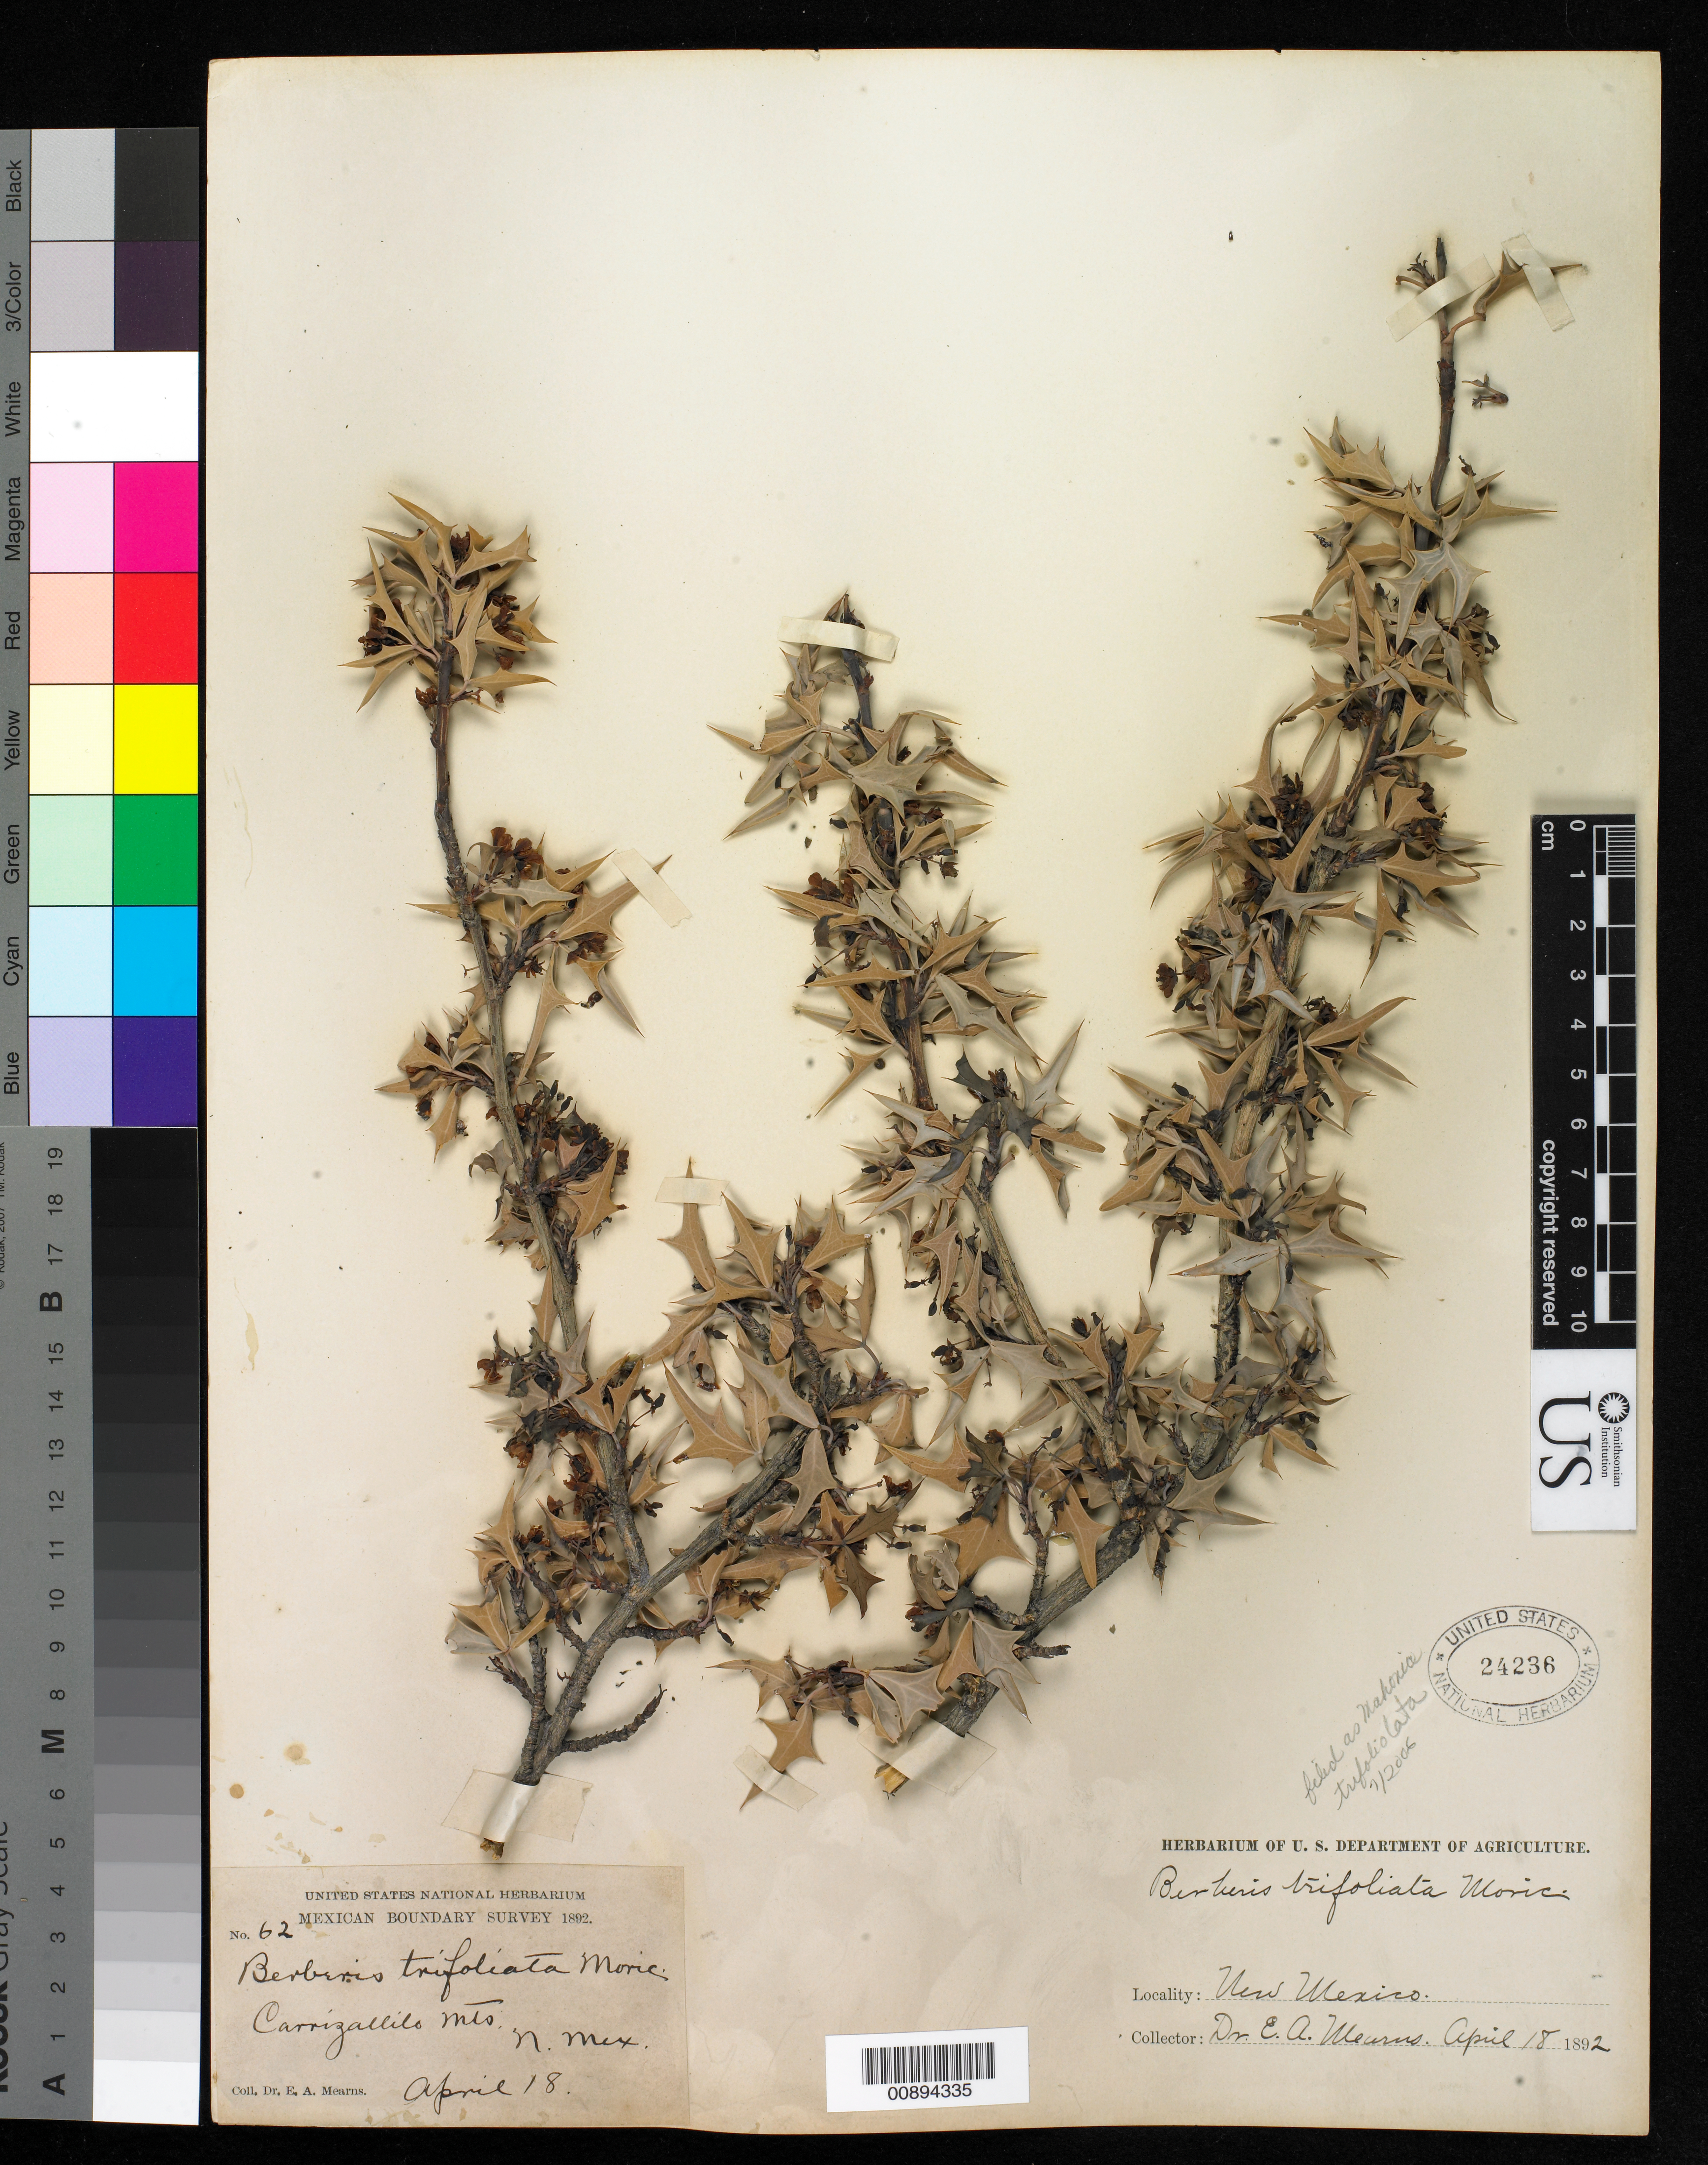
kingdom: Plantae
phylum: Tracheophyta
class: Magnoliopsida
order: Ranunculales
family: Berberidaceae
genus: Mahonia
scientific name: Mahonia trifoliolata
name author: (Monic.) Fedde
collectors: E. A. Mearns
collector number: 62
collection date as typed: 18 Apr 1892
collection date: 1892-04-18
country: United States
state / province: New Mexico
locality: Carrizalillo Mts., New Mexico.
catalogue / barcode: US 24236